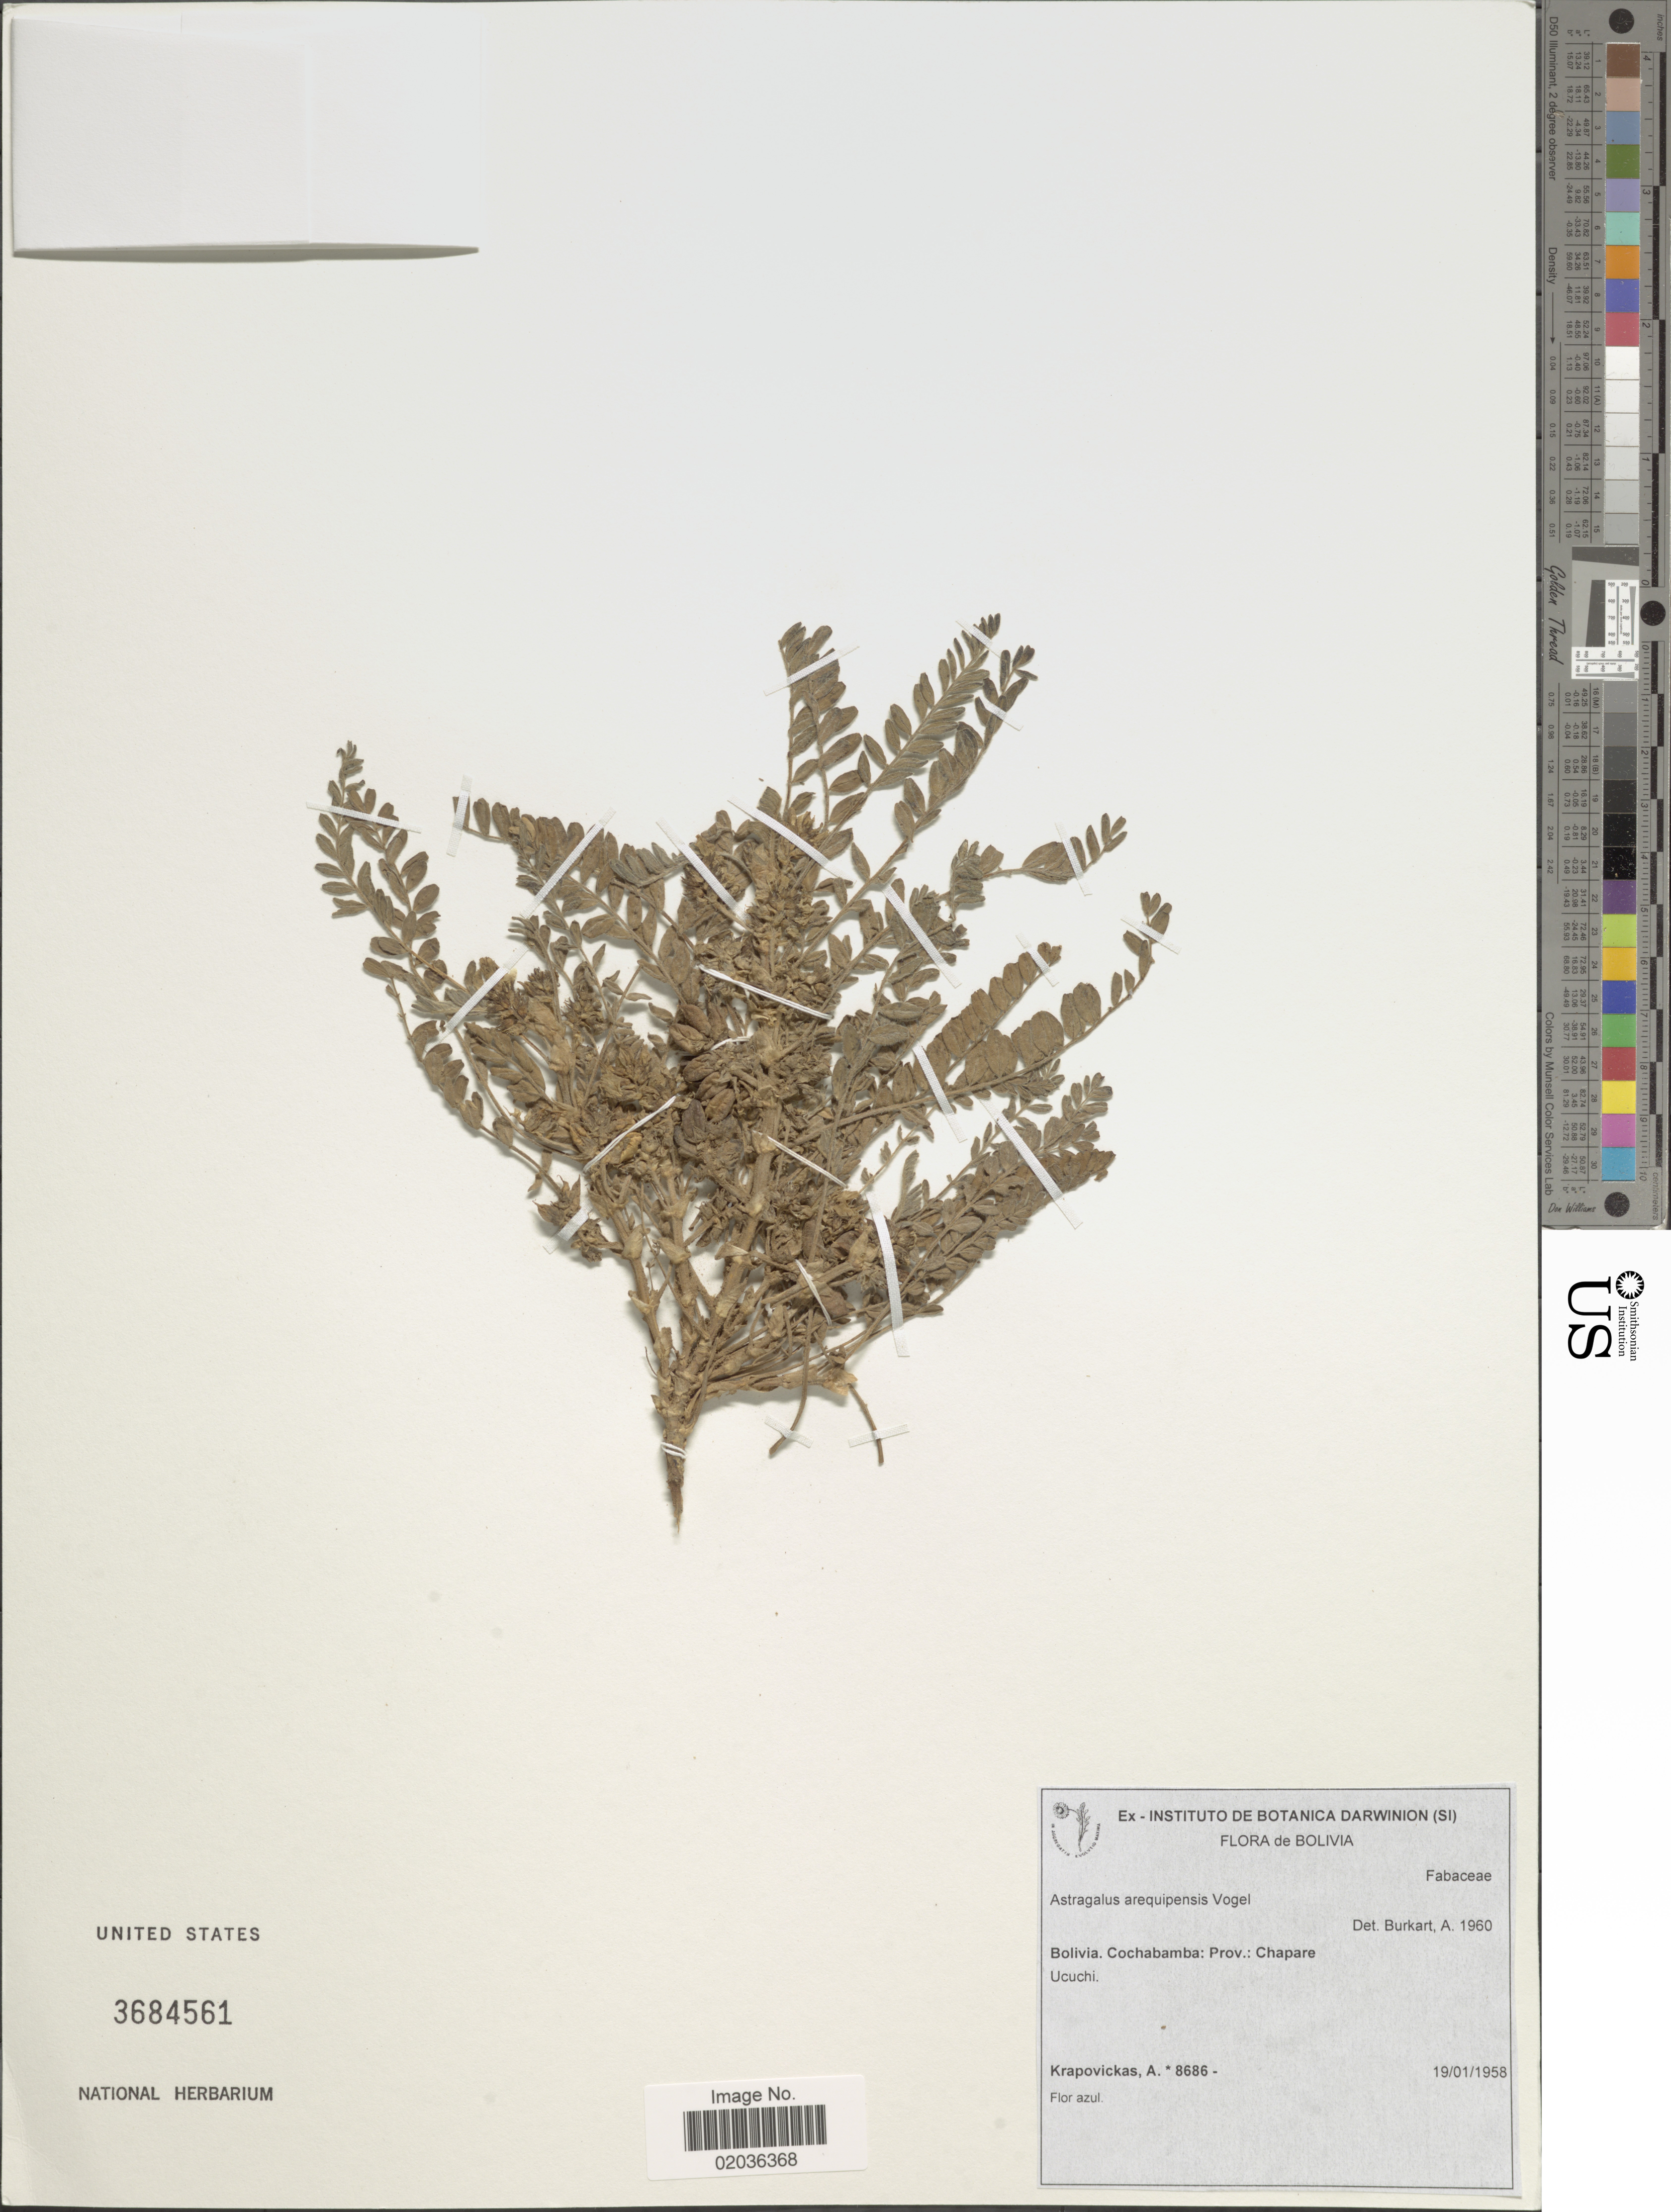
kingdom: Plantae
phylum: Tracheophyta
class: Magnoliopsida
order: Fabales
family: Fabaceae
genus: Astragalus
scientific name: Astragalus arequipensis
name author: Vogel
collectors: A. Krapovickas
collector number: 8686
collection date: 1958-01-19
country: Bolivia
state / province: Cochabamba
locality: Prov.: Chapare. Ucuchi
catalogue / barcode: US 3684561